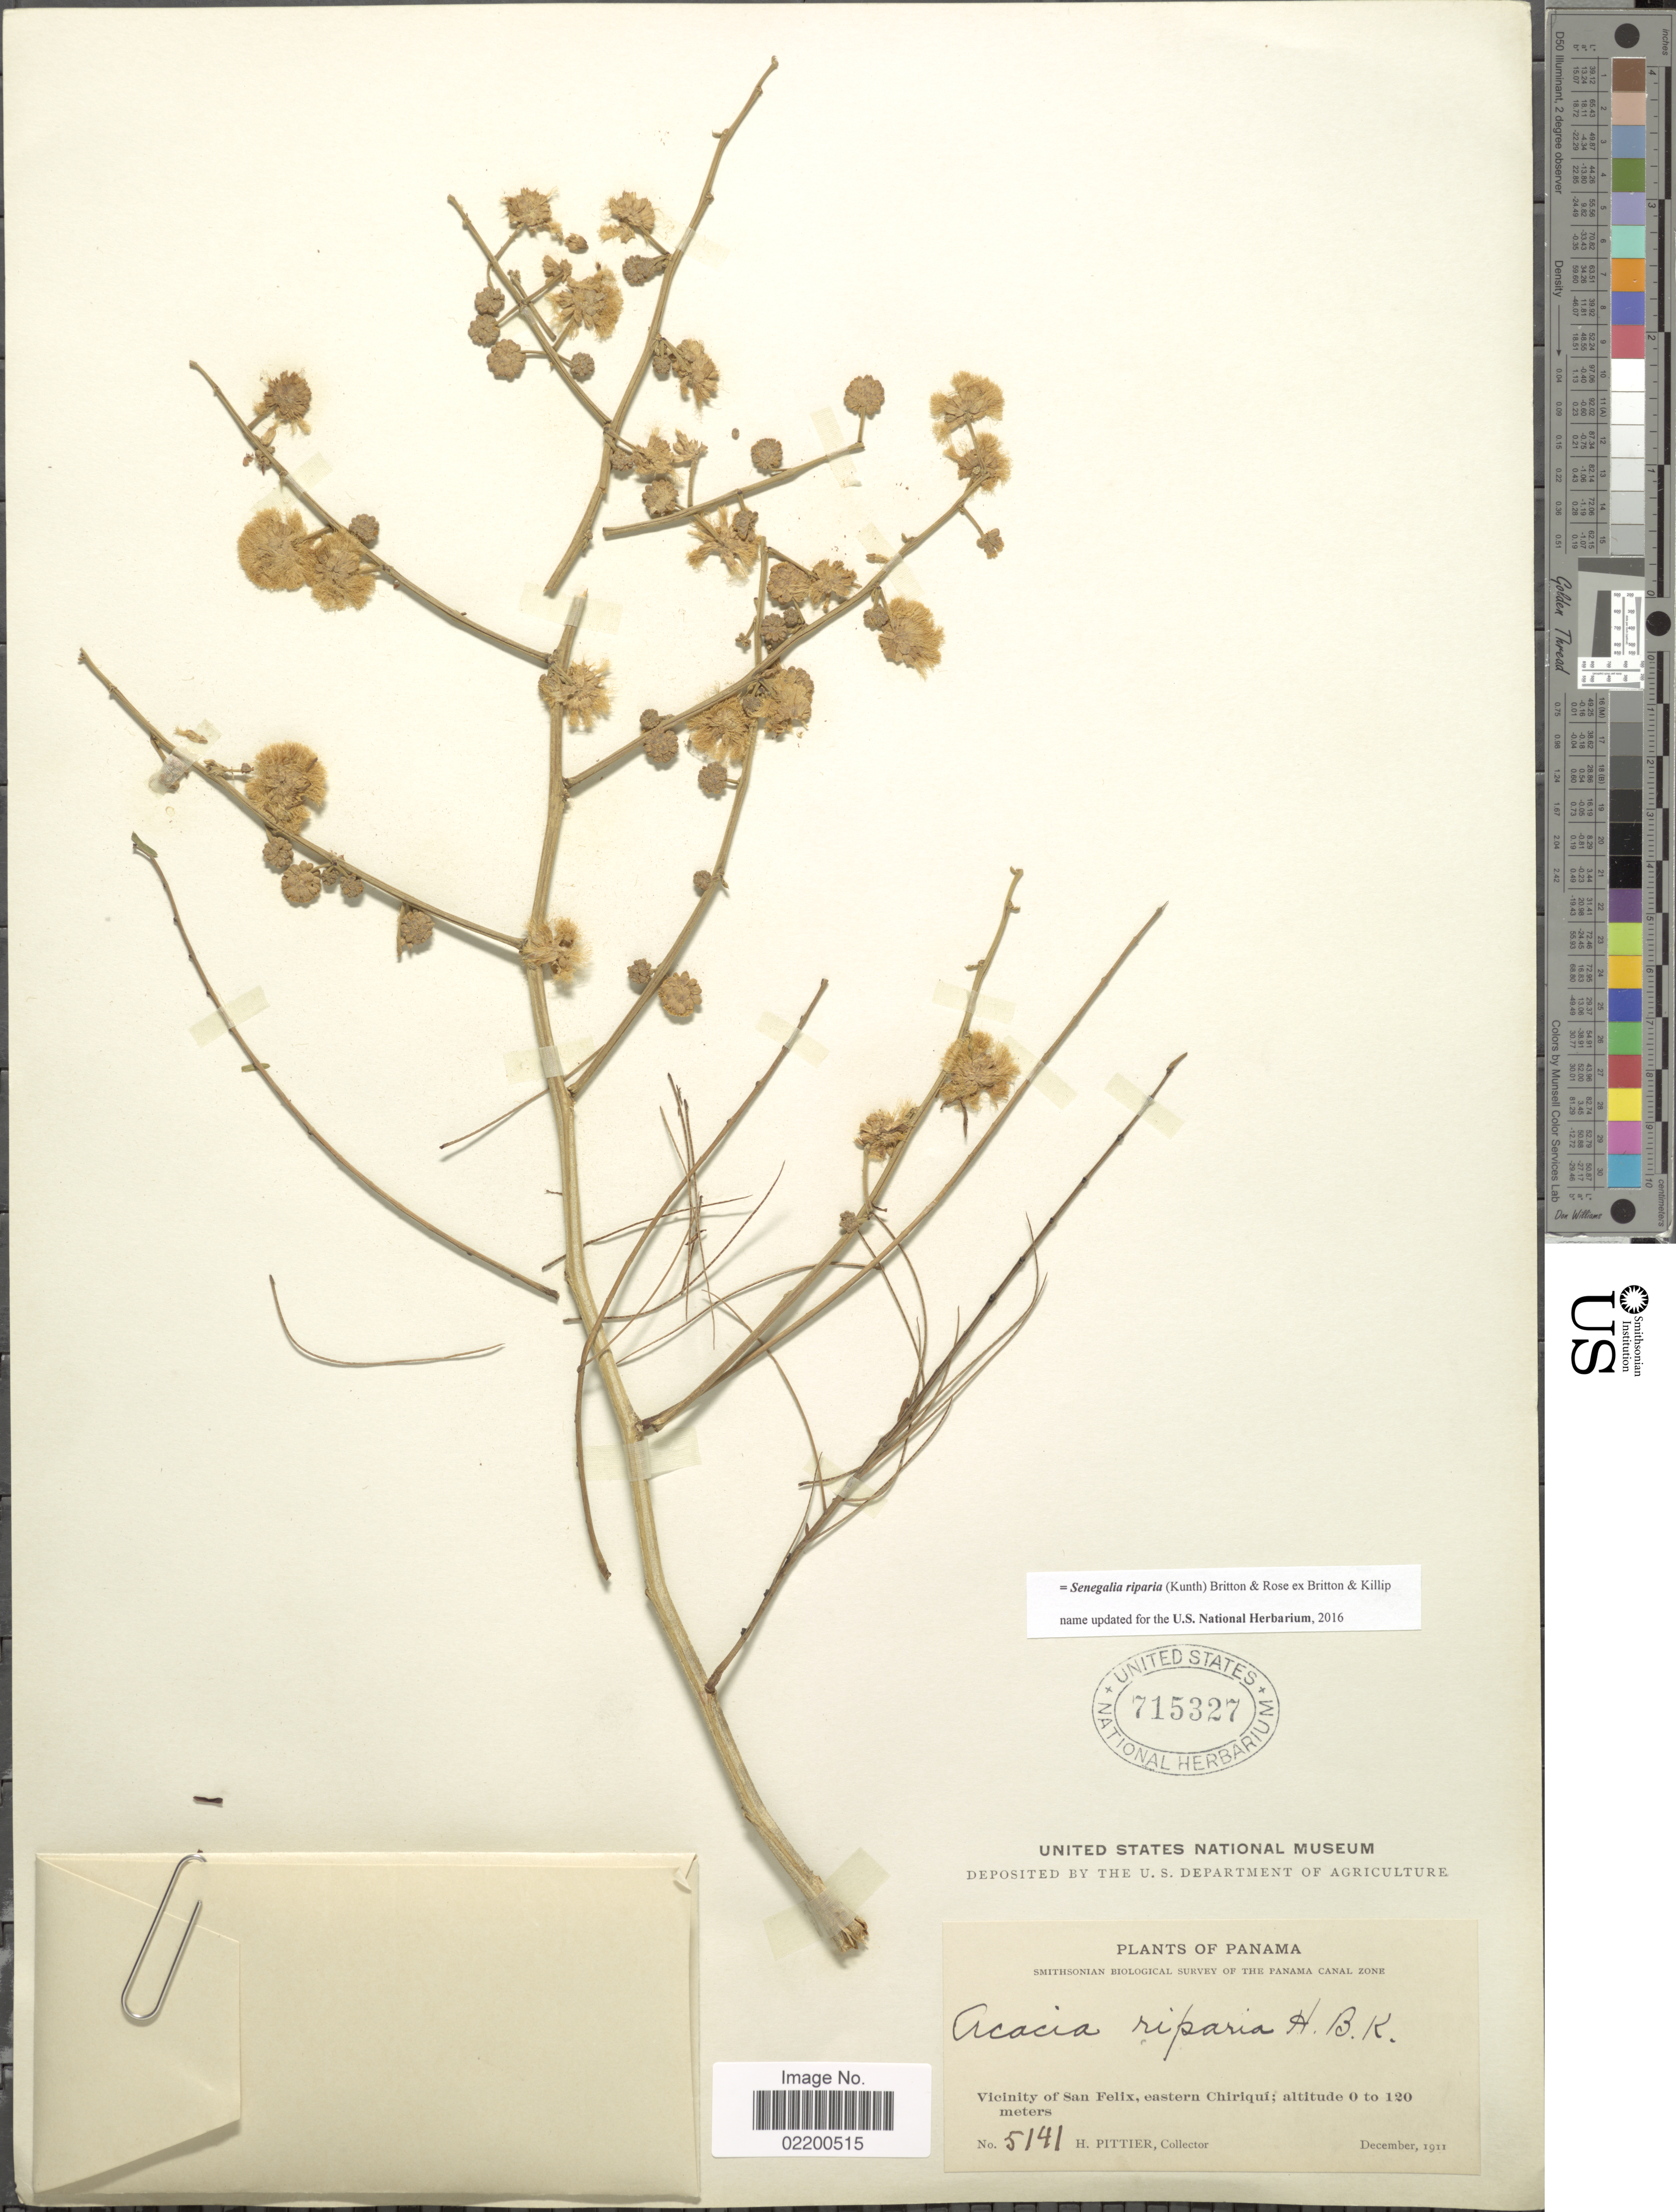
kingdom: Plantae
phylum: Tracheophyta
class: Magnoliopsida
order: Fabales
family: Fabaceae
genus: Senegalia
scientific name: Senegalia riparia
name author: (Kunth) Britton & Rose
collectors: H. F. Pittier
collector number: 5141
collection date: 1911-12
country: Panama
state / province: Chiriqui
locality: Vicinity of San Felix, eastern Chiriqui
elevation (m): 0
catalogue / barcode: US 715327